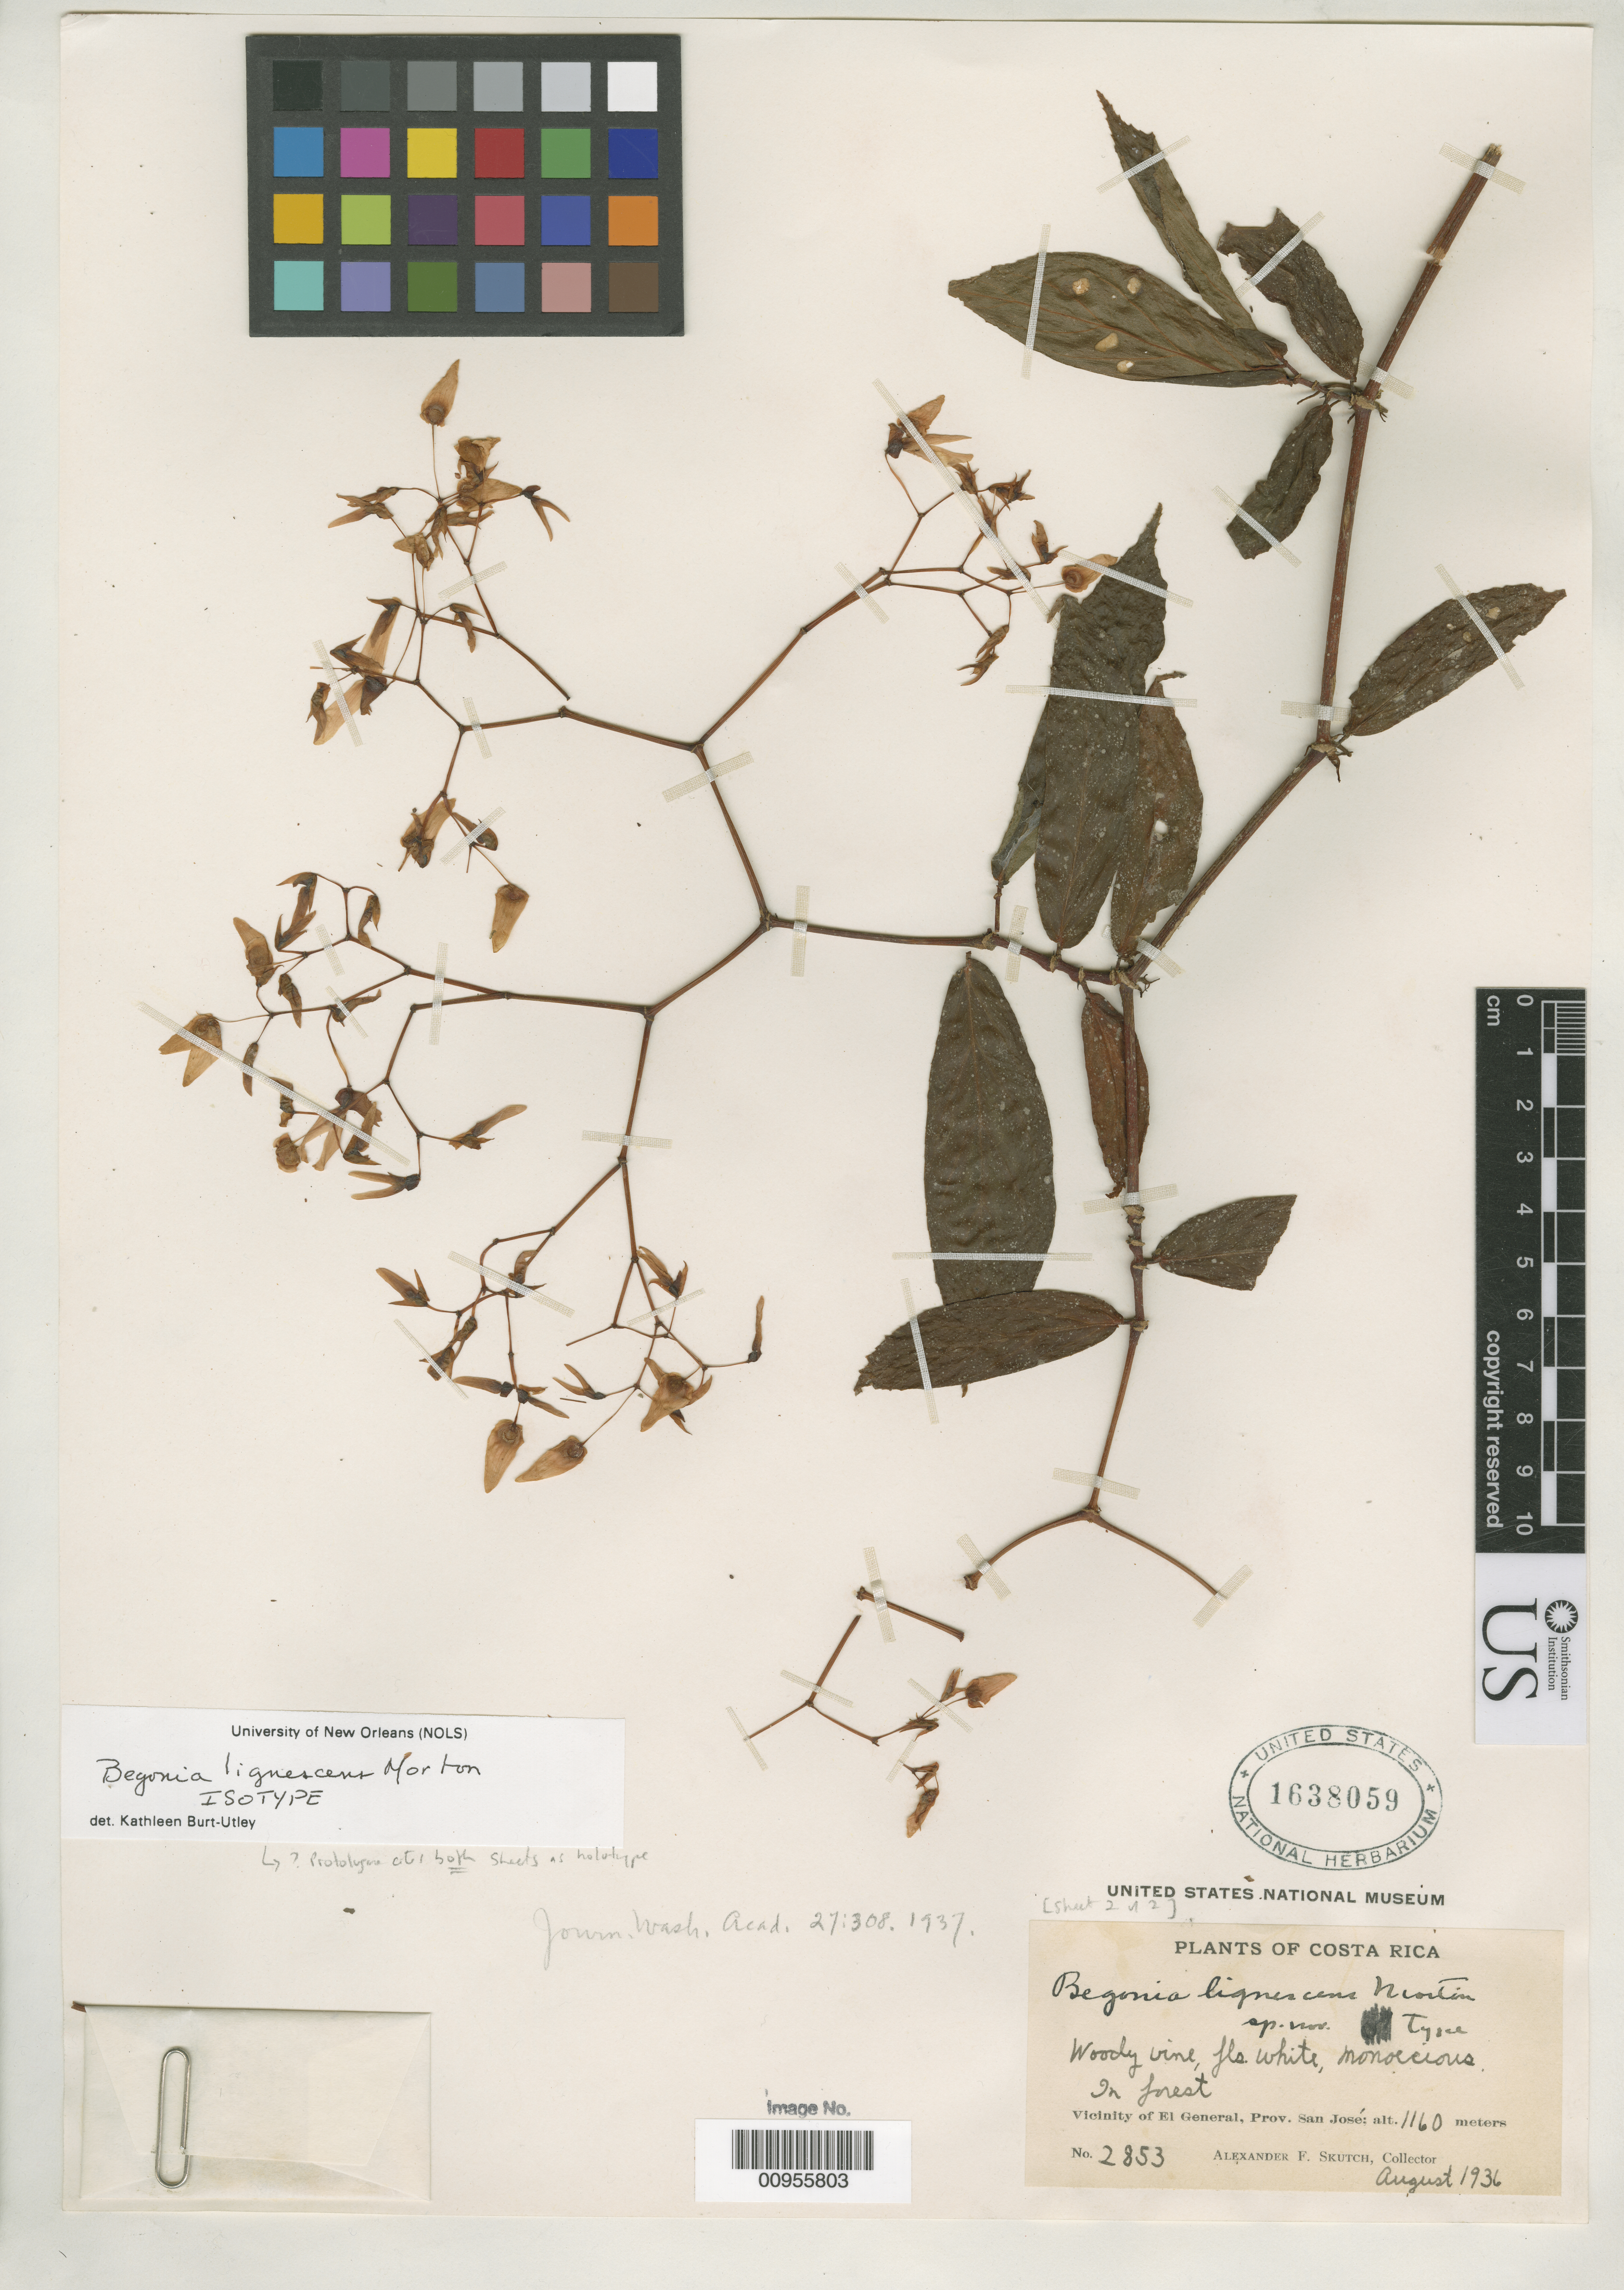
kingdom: Plantae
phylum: Tracheophyta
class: Magnoliopsida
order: Cucurbitales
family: Begoniaceae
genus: Begonia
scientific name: Begonia lignescens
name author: C.V. Morton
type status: Holotype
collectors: A. F. Skutch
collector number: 2853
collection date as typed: Aug 1936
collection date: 1936-08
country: Costa Rica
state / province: San José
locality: Vicinity of El General.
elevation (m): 1160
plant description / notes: One of two sheets cited in protologue as holotype (second sheet, USNH 1638059, annotated as "isotype" by K. Burt-Utley).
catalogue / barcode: US 1638059